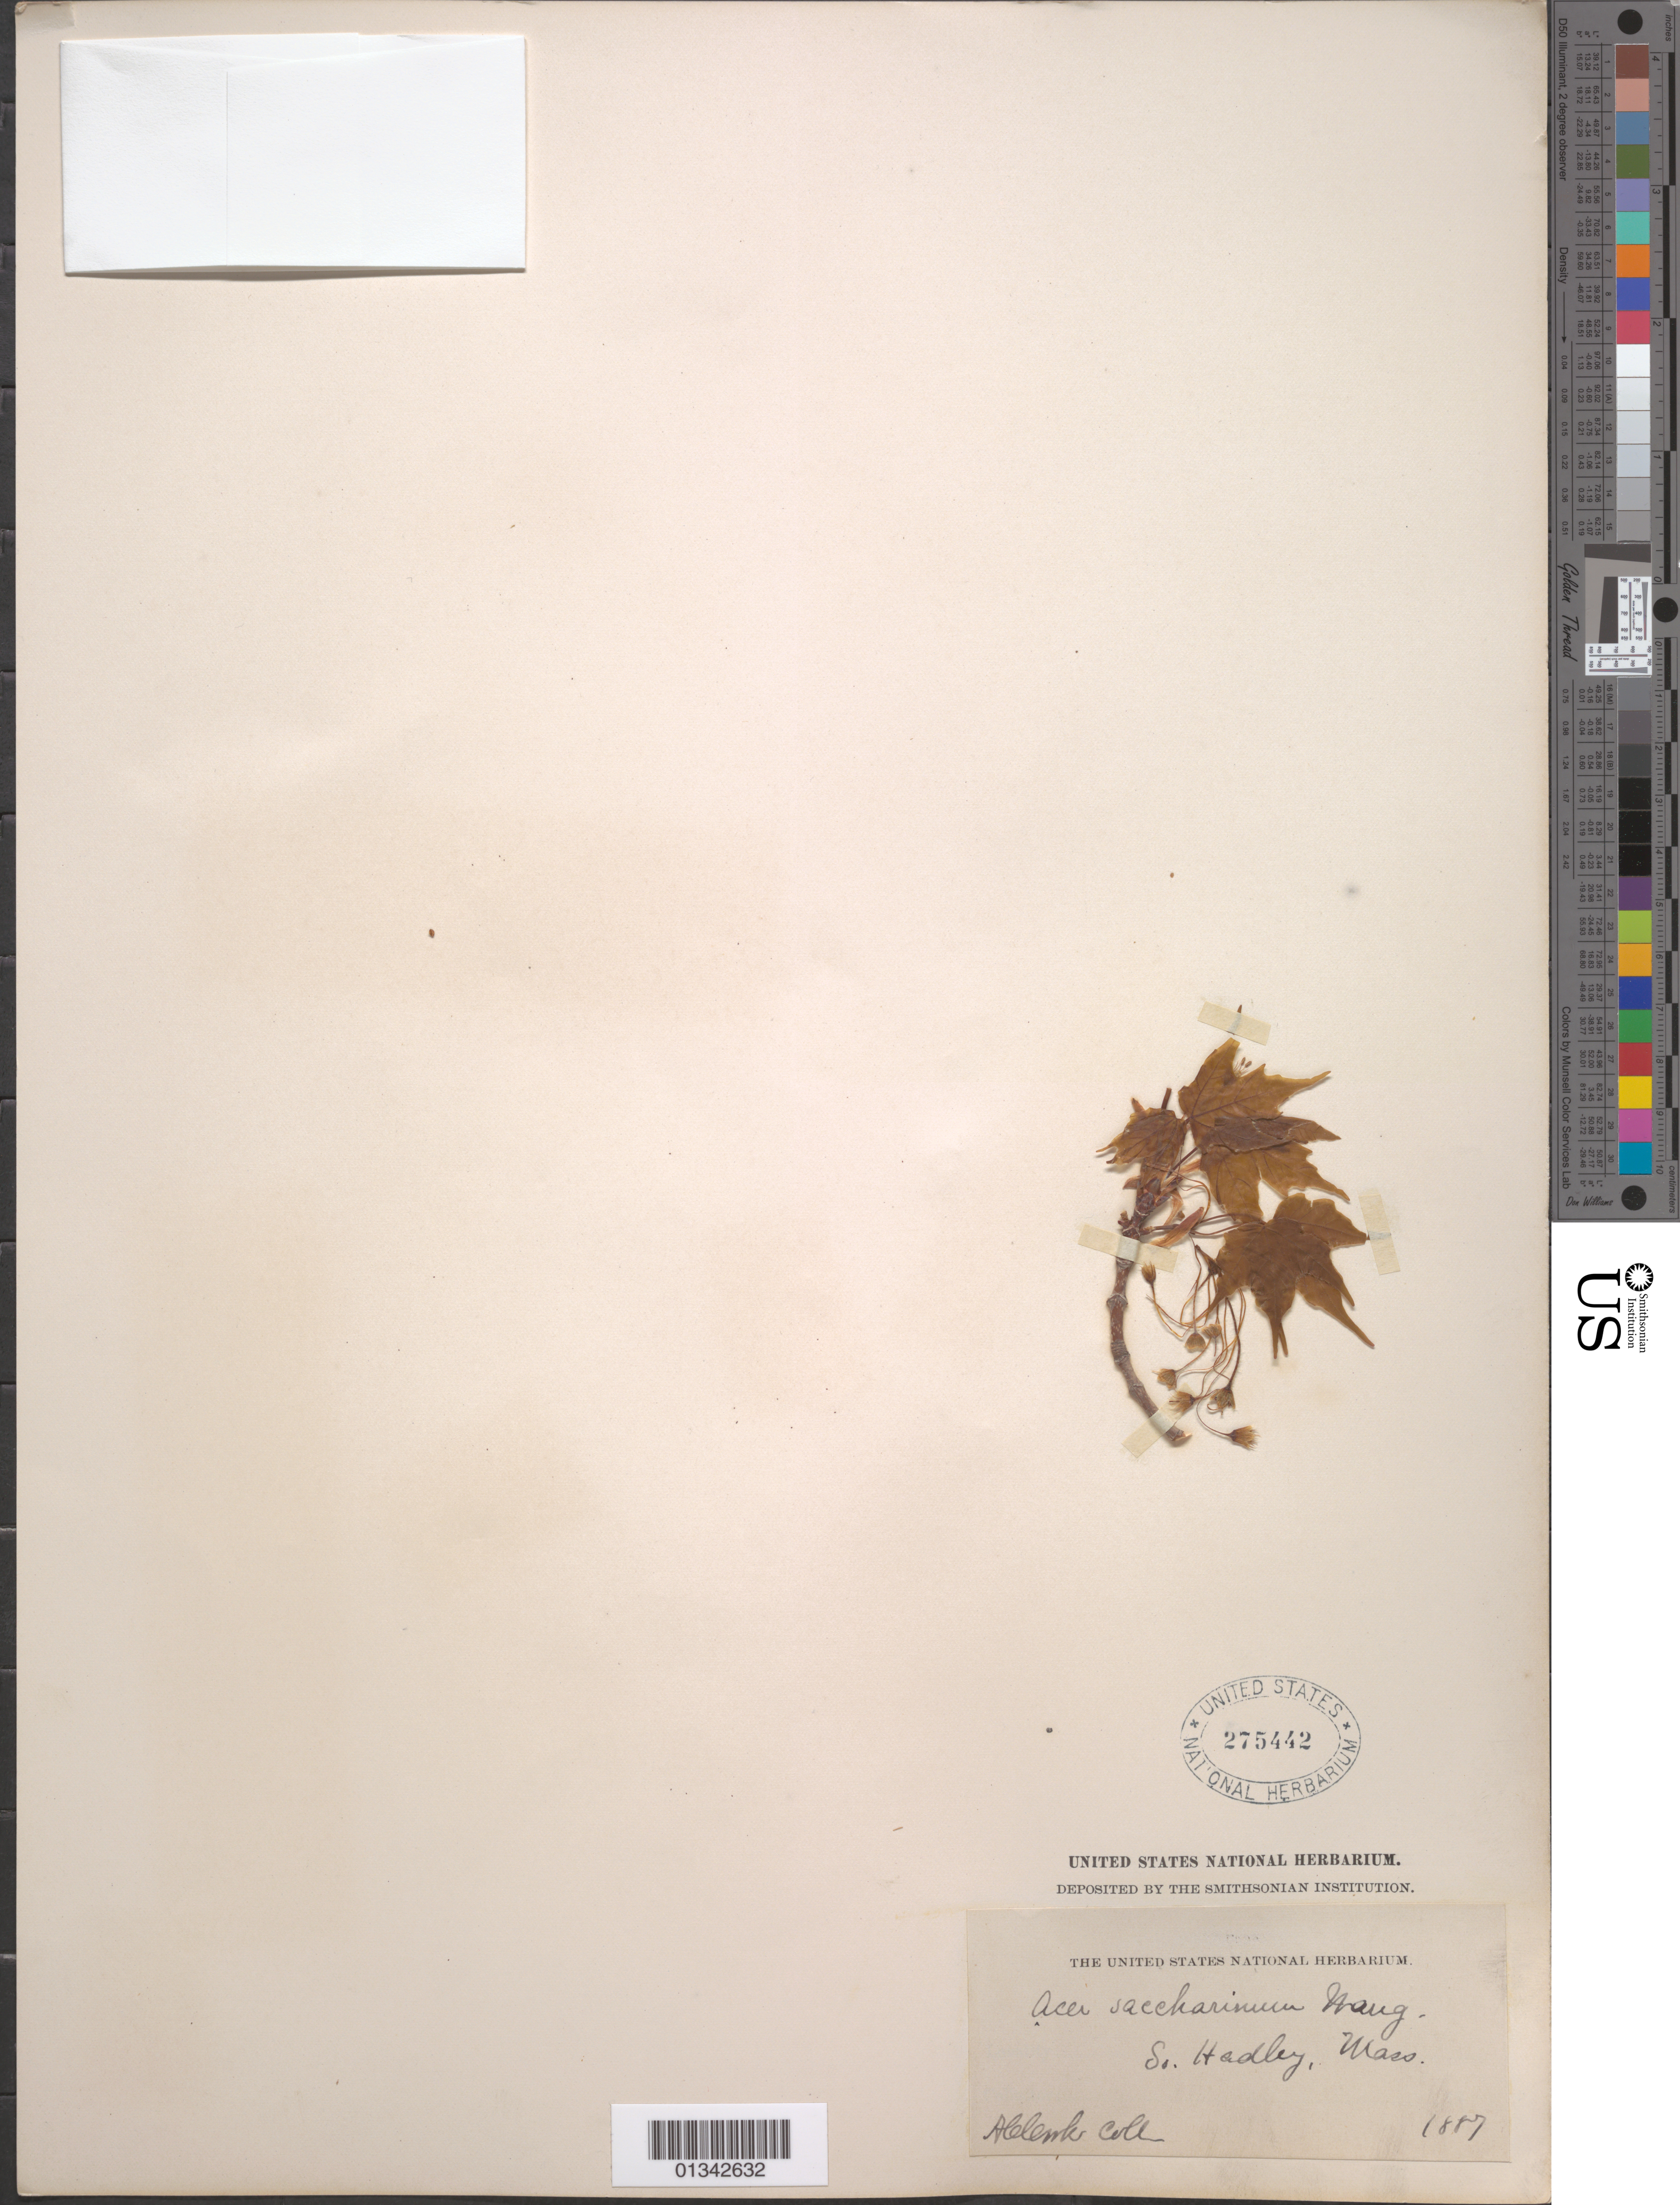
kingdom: Plantae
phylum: Tracheophyta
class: Magnoliopsida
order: Sapindales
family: Sapindaceae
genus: Acer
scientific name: Acer saccharinum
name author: L.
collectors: A. Cook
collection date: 1887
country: United States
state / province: Massachusetts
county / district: Hampshire County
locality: So. Hadley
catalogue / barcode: US 275442